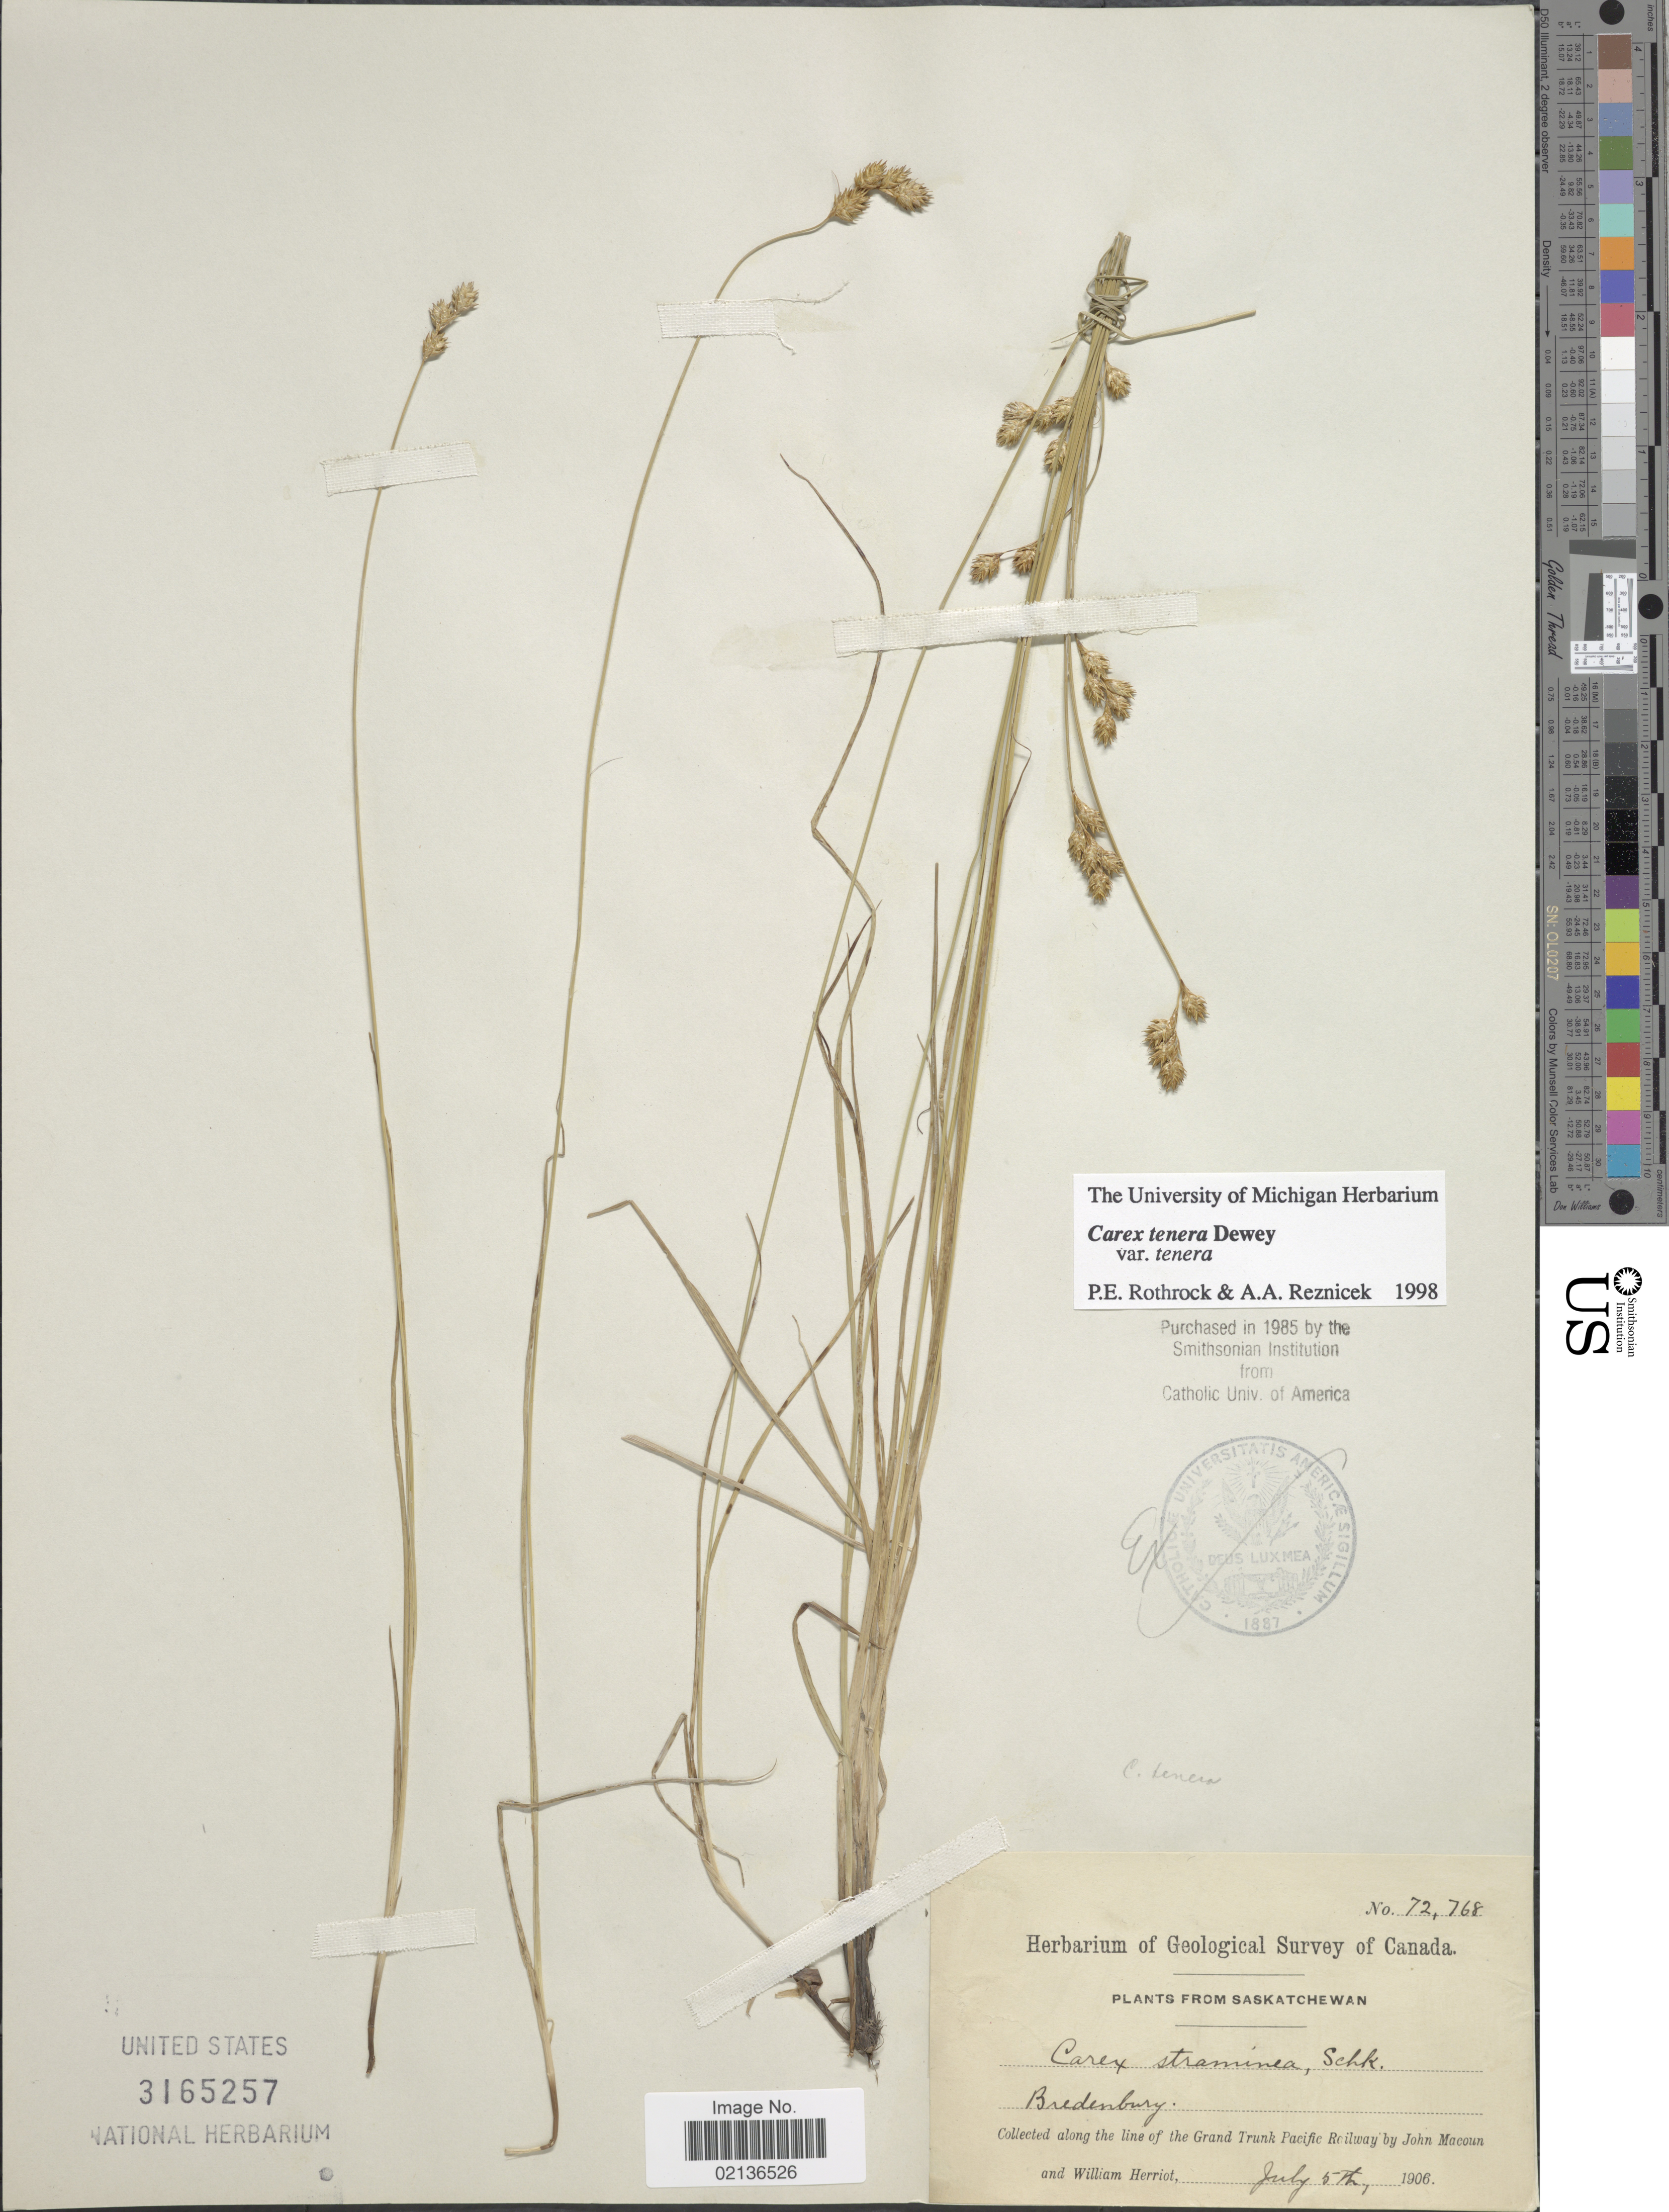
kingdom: Plantae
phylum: Tracheophyta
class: Liliopsida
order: Poales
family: Cyperaceae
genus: Carex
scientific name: Carex tenera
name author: Dewey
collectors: J. Macoun & W. Herriot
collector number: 72768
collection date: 1906-07-05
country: Canada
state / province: Saskatchewan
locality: Bredenbury, along the line of the Grand Trunk Pacific Railway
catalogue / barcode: US 3165257